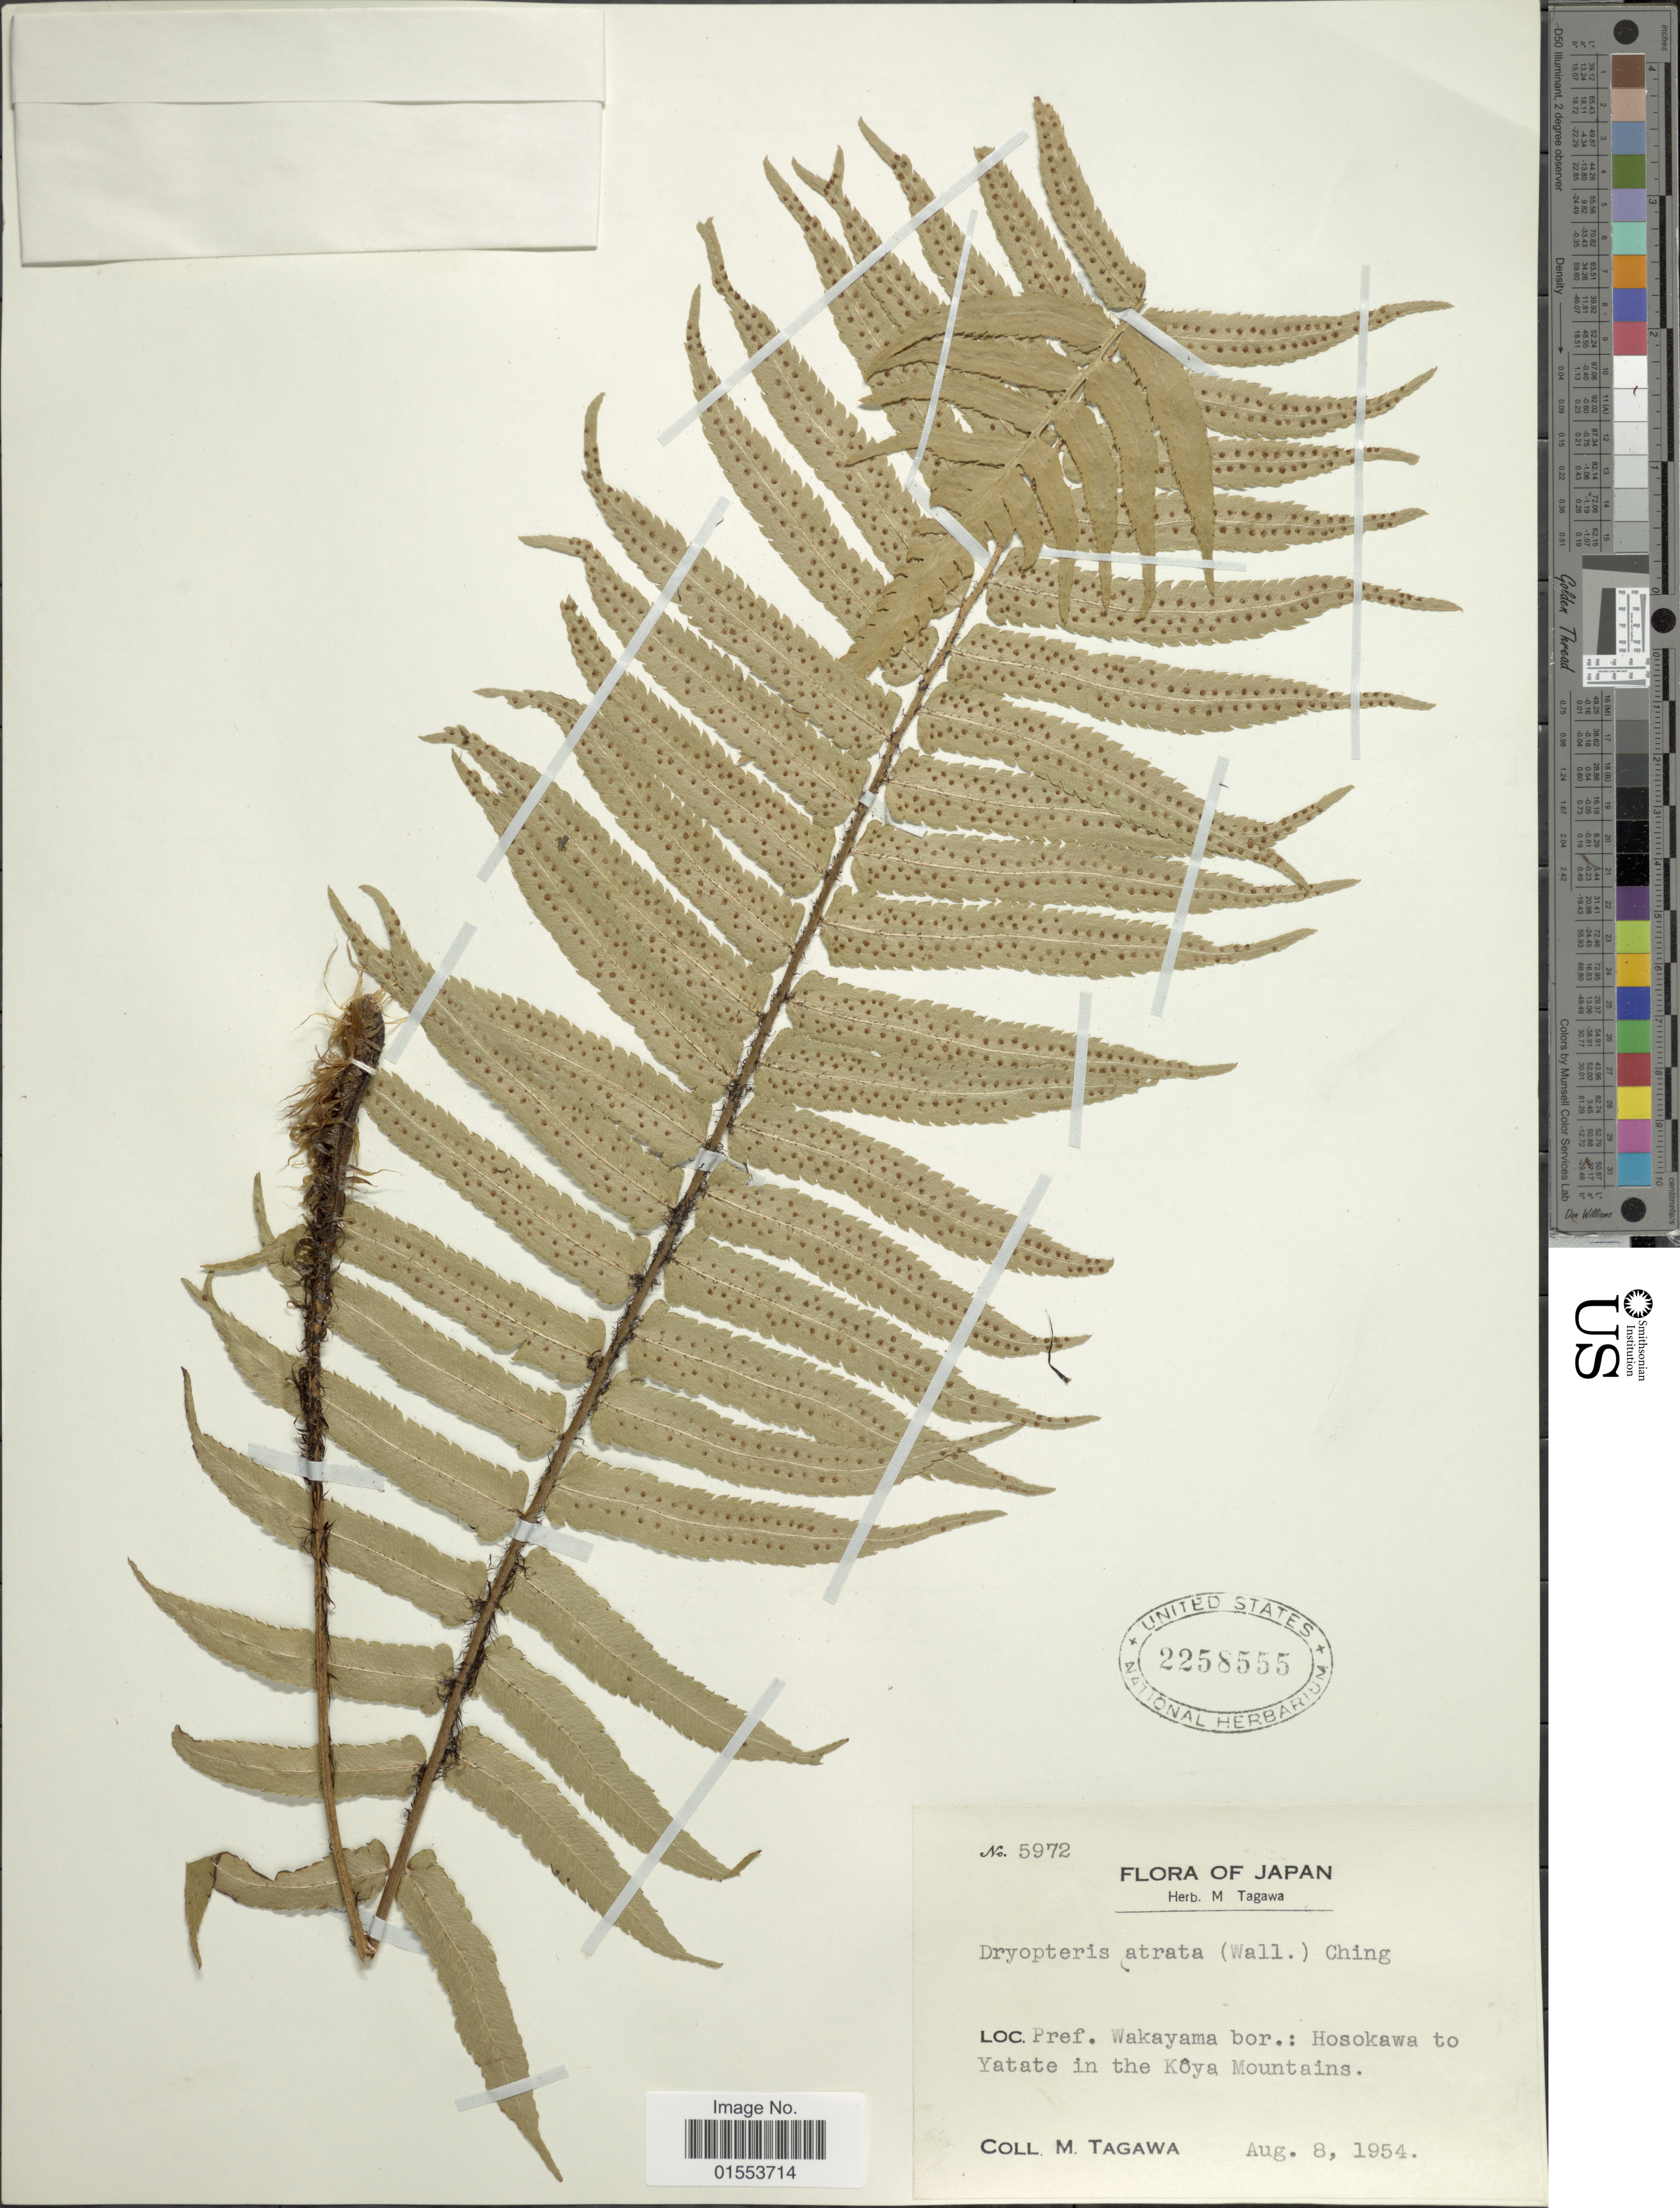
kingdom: Plantae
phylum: Tracheophyta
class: Polypodiopsida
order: Polypodiales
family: Dryopteridaceae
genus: Dryopteris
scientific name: Dryopteris atrata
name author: (Wall. ex Kunze) Ching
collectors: M. Tagawa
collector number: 5972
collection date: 1954-08-08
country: Japan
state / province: Wakayama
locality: Japan, Pref. Wakayama bor.: Hosokawa to Yatate in the Koya Mountains.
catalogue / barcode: US 2258555